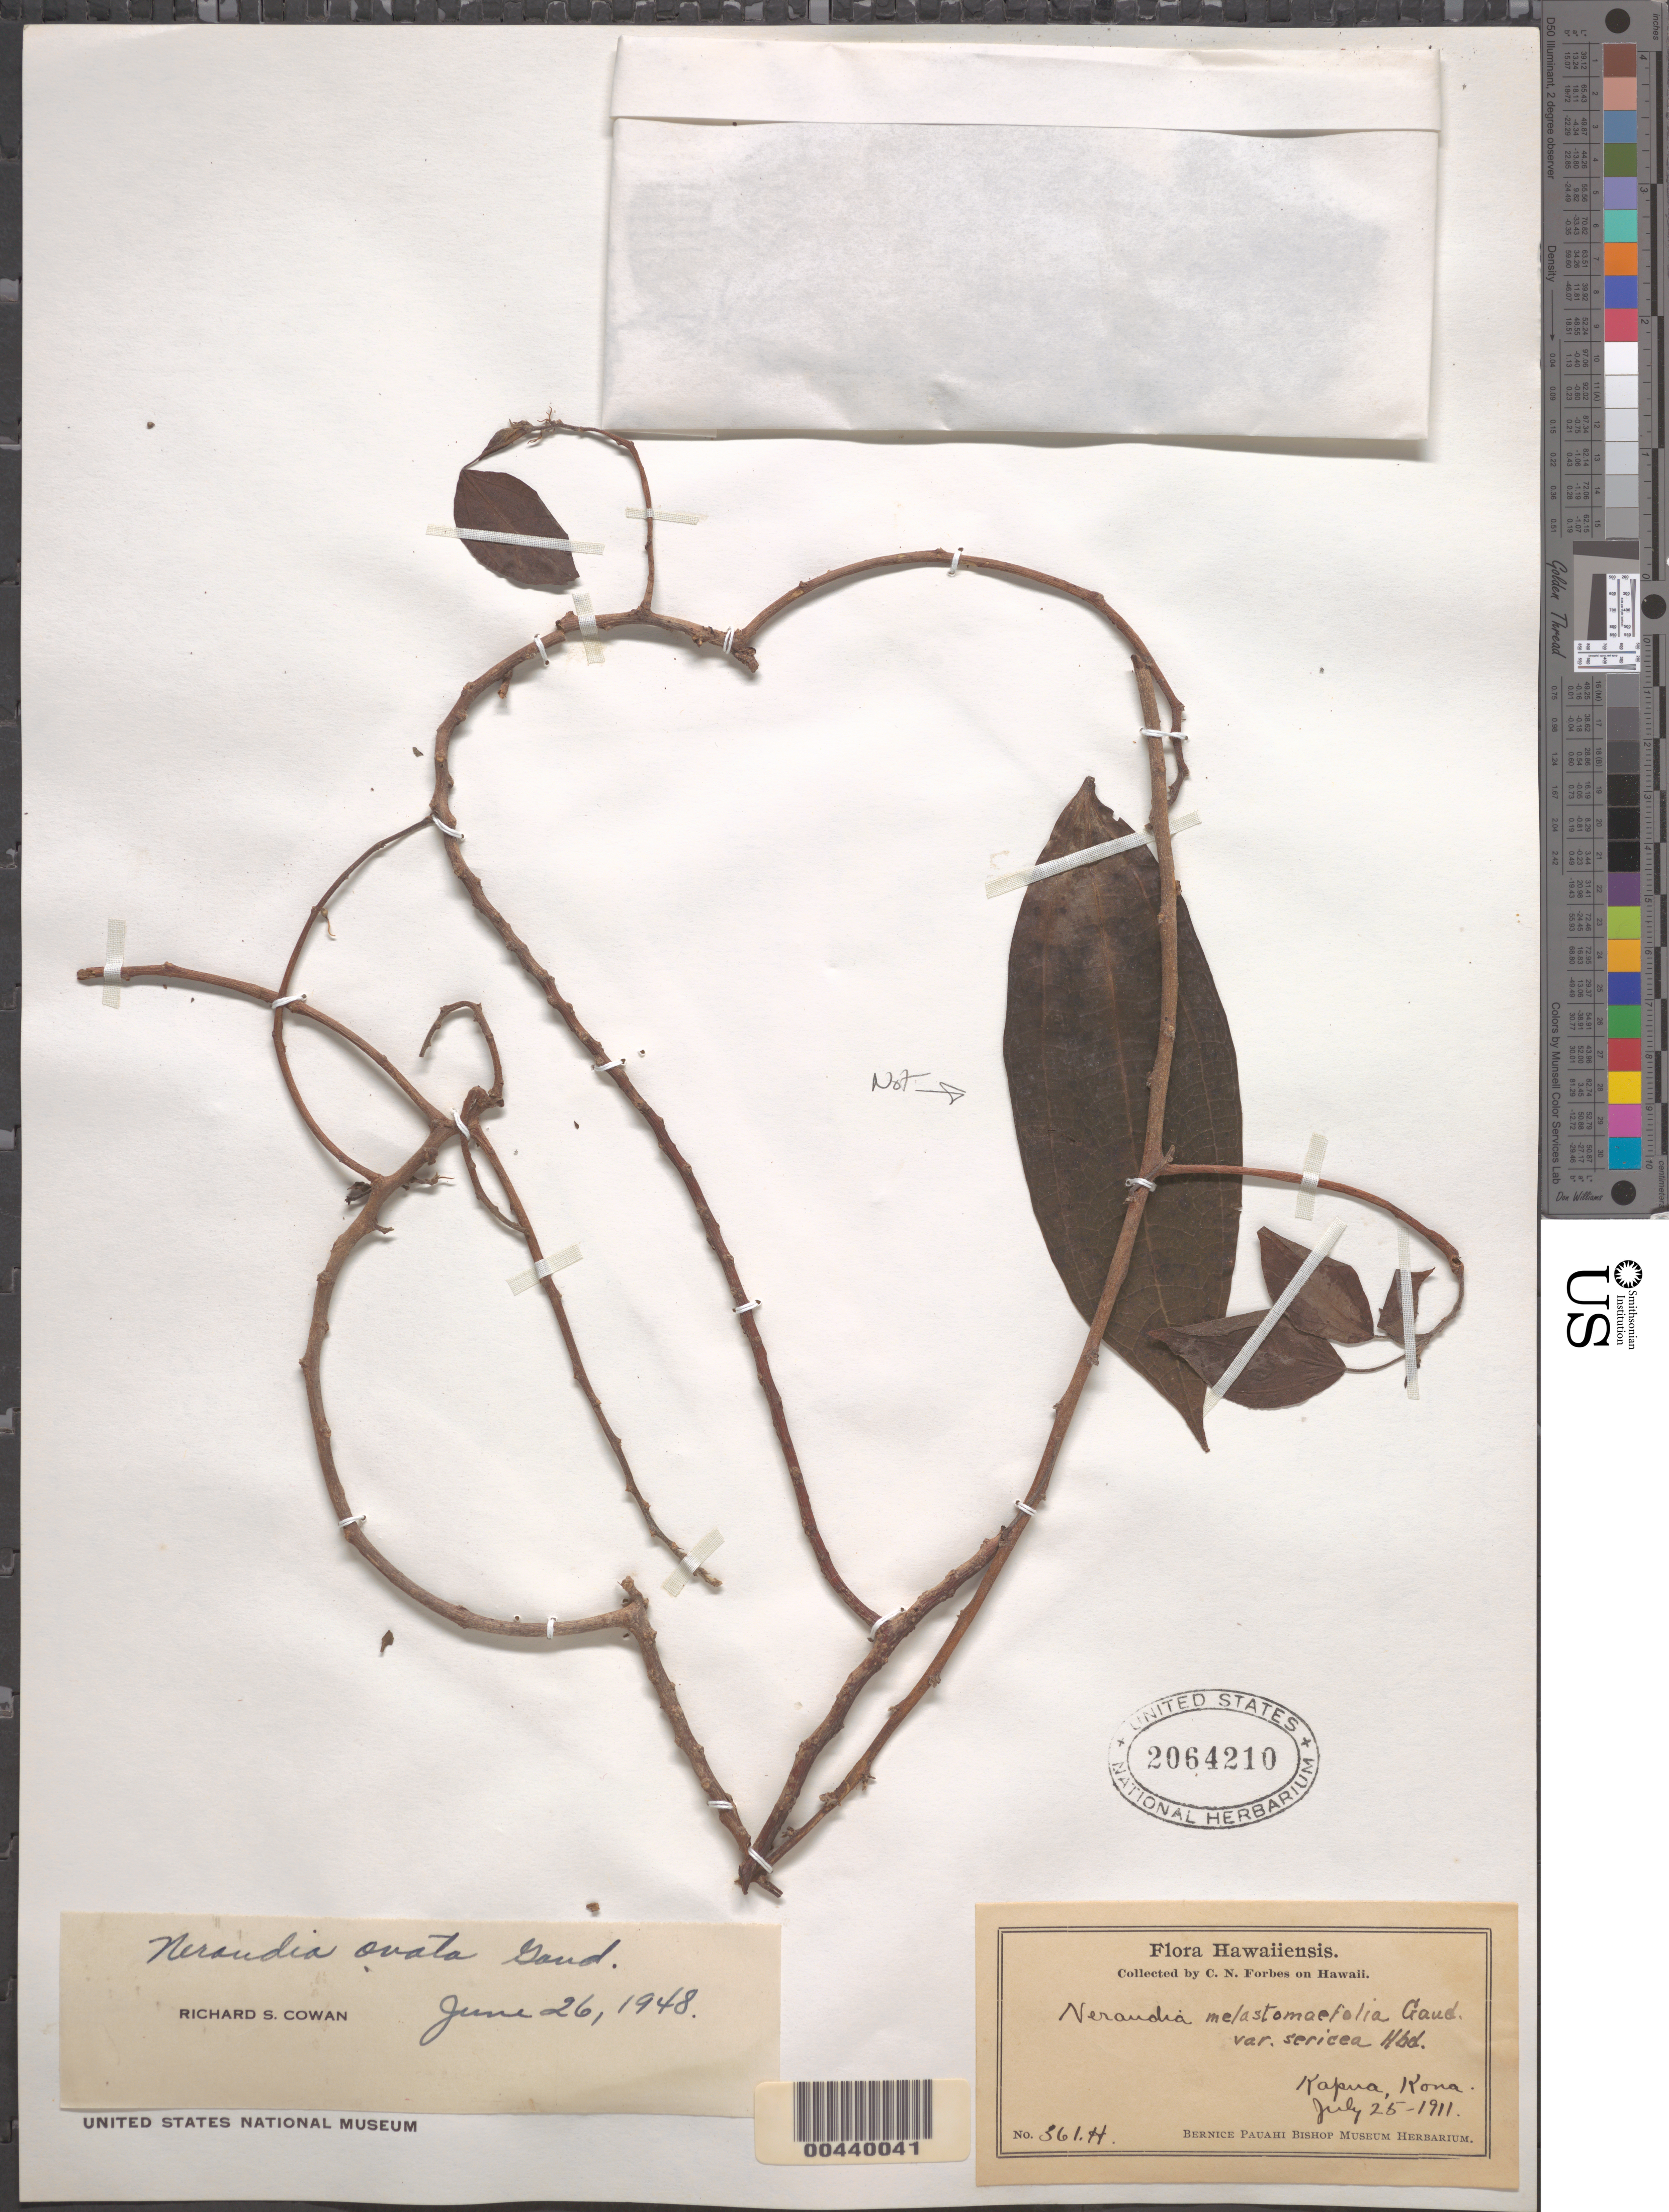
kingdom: Plantae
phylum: Tracheophyta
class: Magnoliopsida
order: Rosales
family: Urticaceae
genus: Neraudia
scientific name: Neraudia ovata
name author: Gaudich.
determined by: Cowan, R. S.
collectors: C. N. Forbes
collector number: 361.H.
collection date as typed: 25 Jul 1911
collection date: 1911-07-25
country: United States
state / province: Hawaii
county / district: Hawaii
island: Hawaii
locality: Kapua, Kona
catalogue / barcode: US 2064210